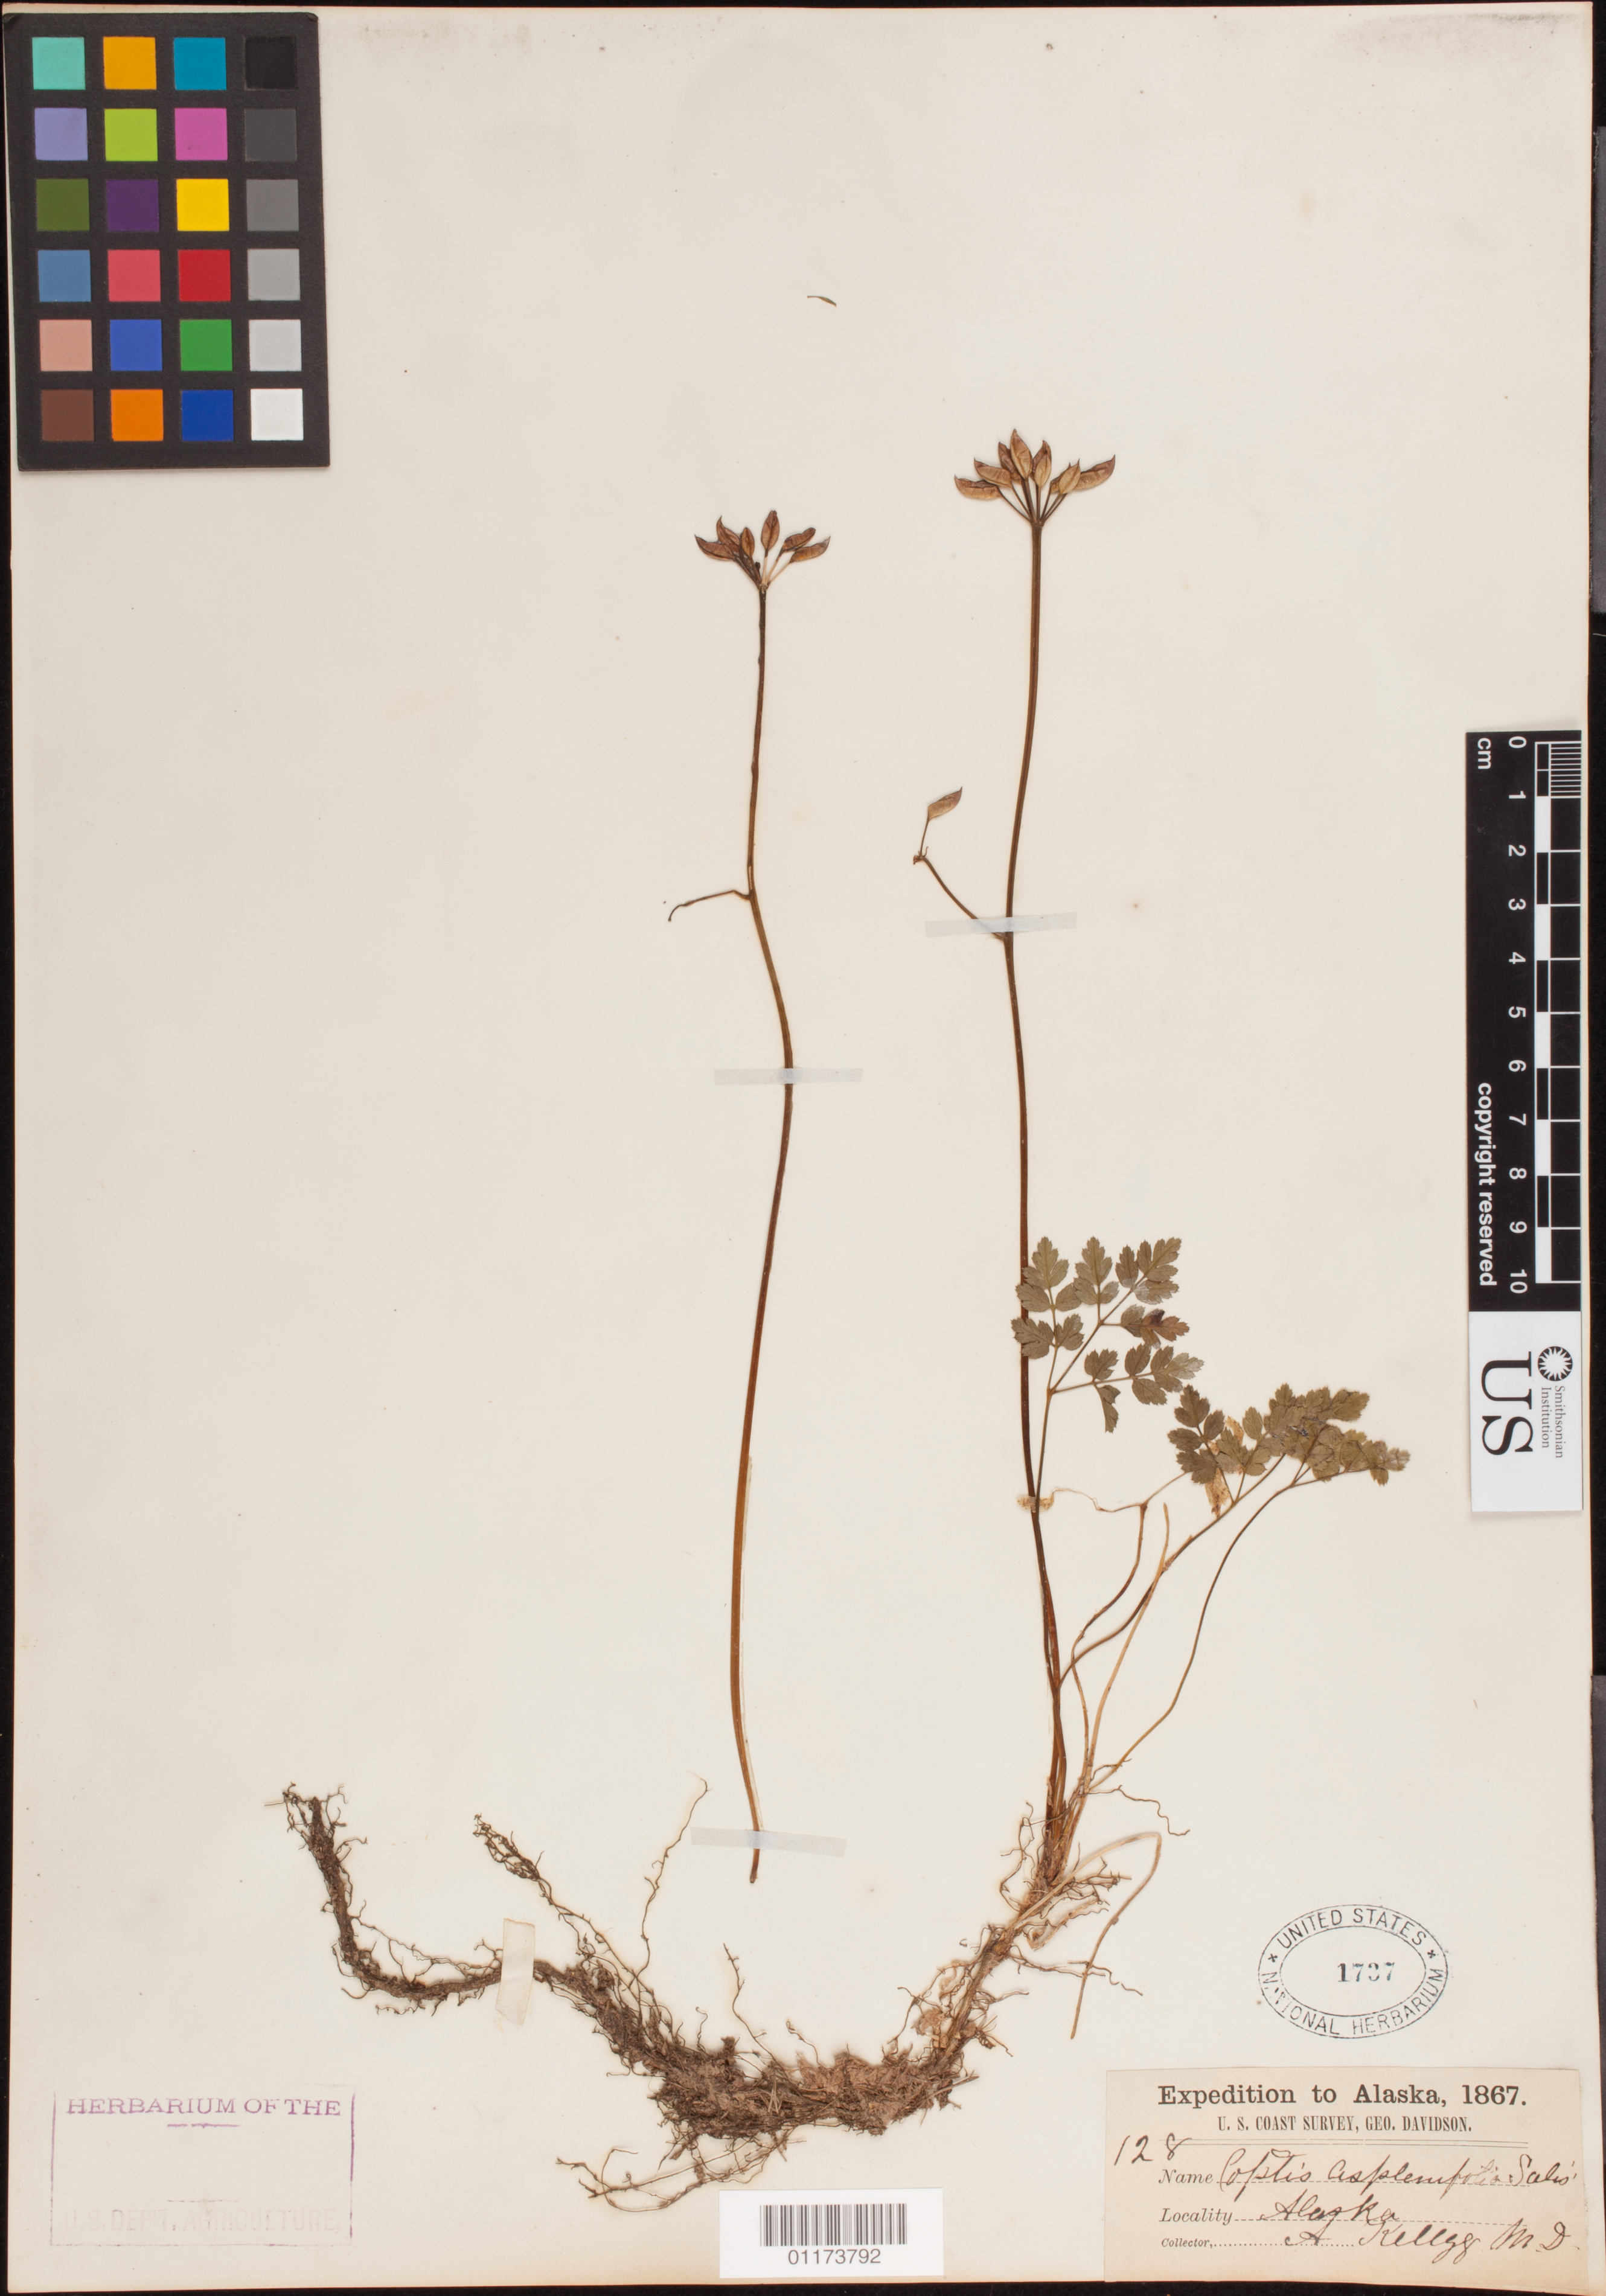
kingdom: Plantae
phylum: Tracheophyta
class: Magnoliopsida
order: Ranunculales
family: Ranunculaceae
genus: Coptis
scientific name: Coptis asplenifolia ined ?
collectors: A. Kellogg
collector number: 128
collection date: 1867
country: United States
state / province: Alaska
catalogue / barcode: US 1737